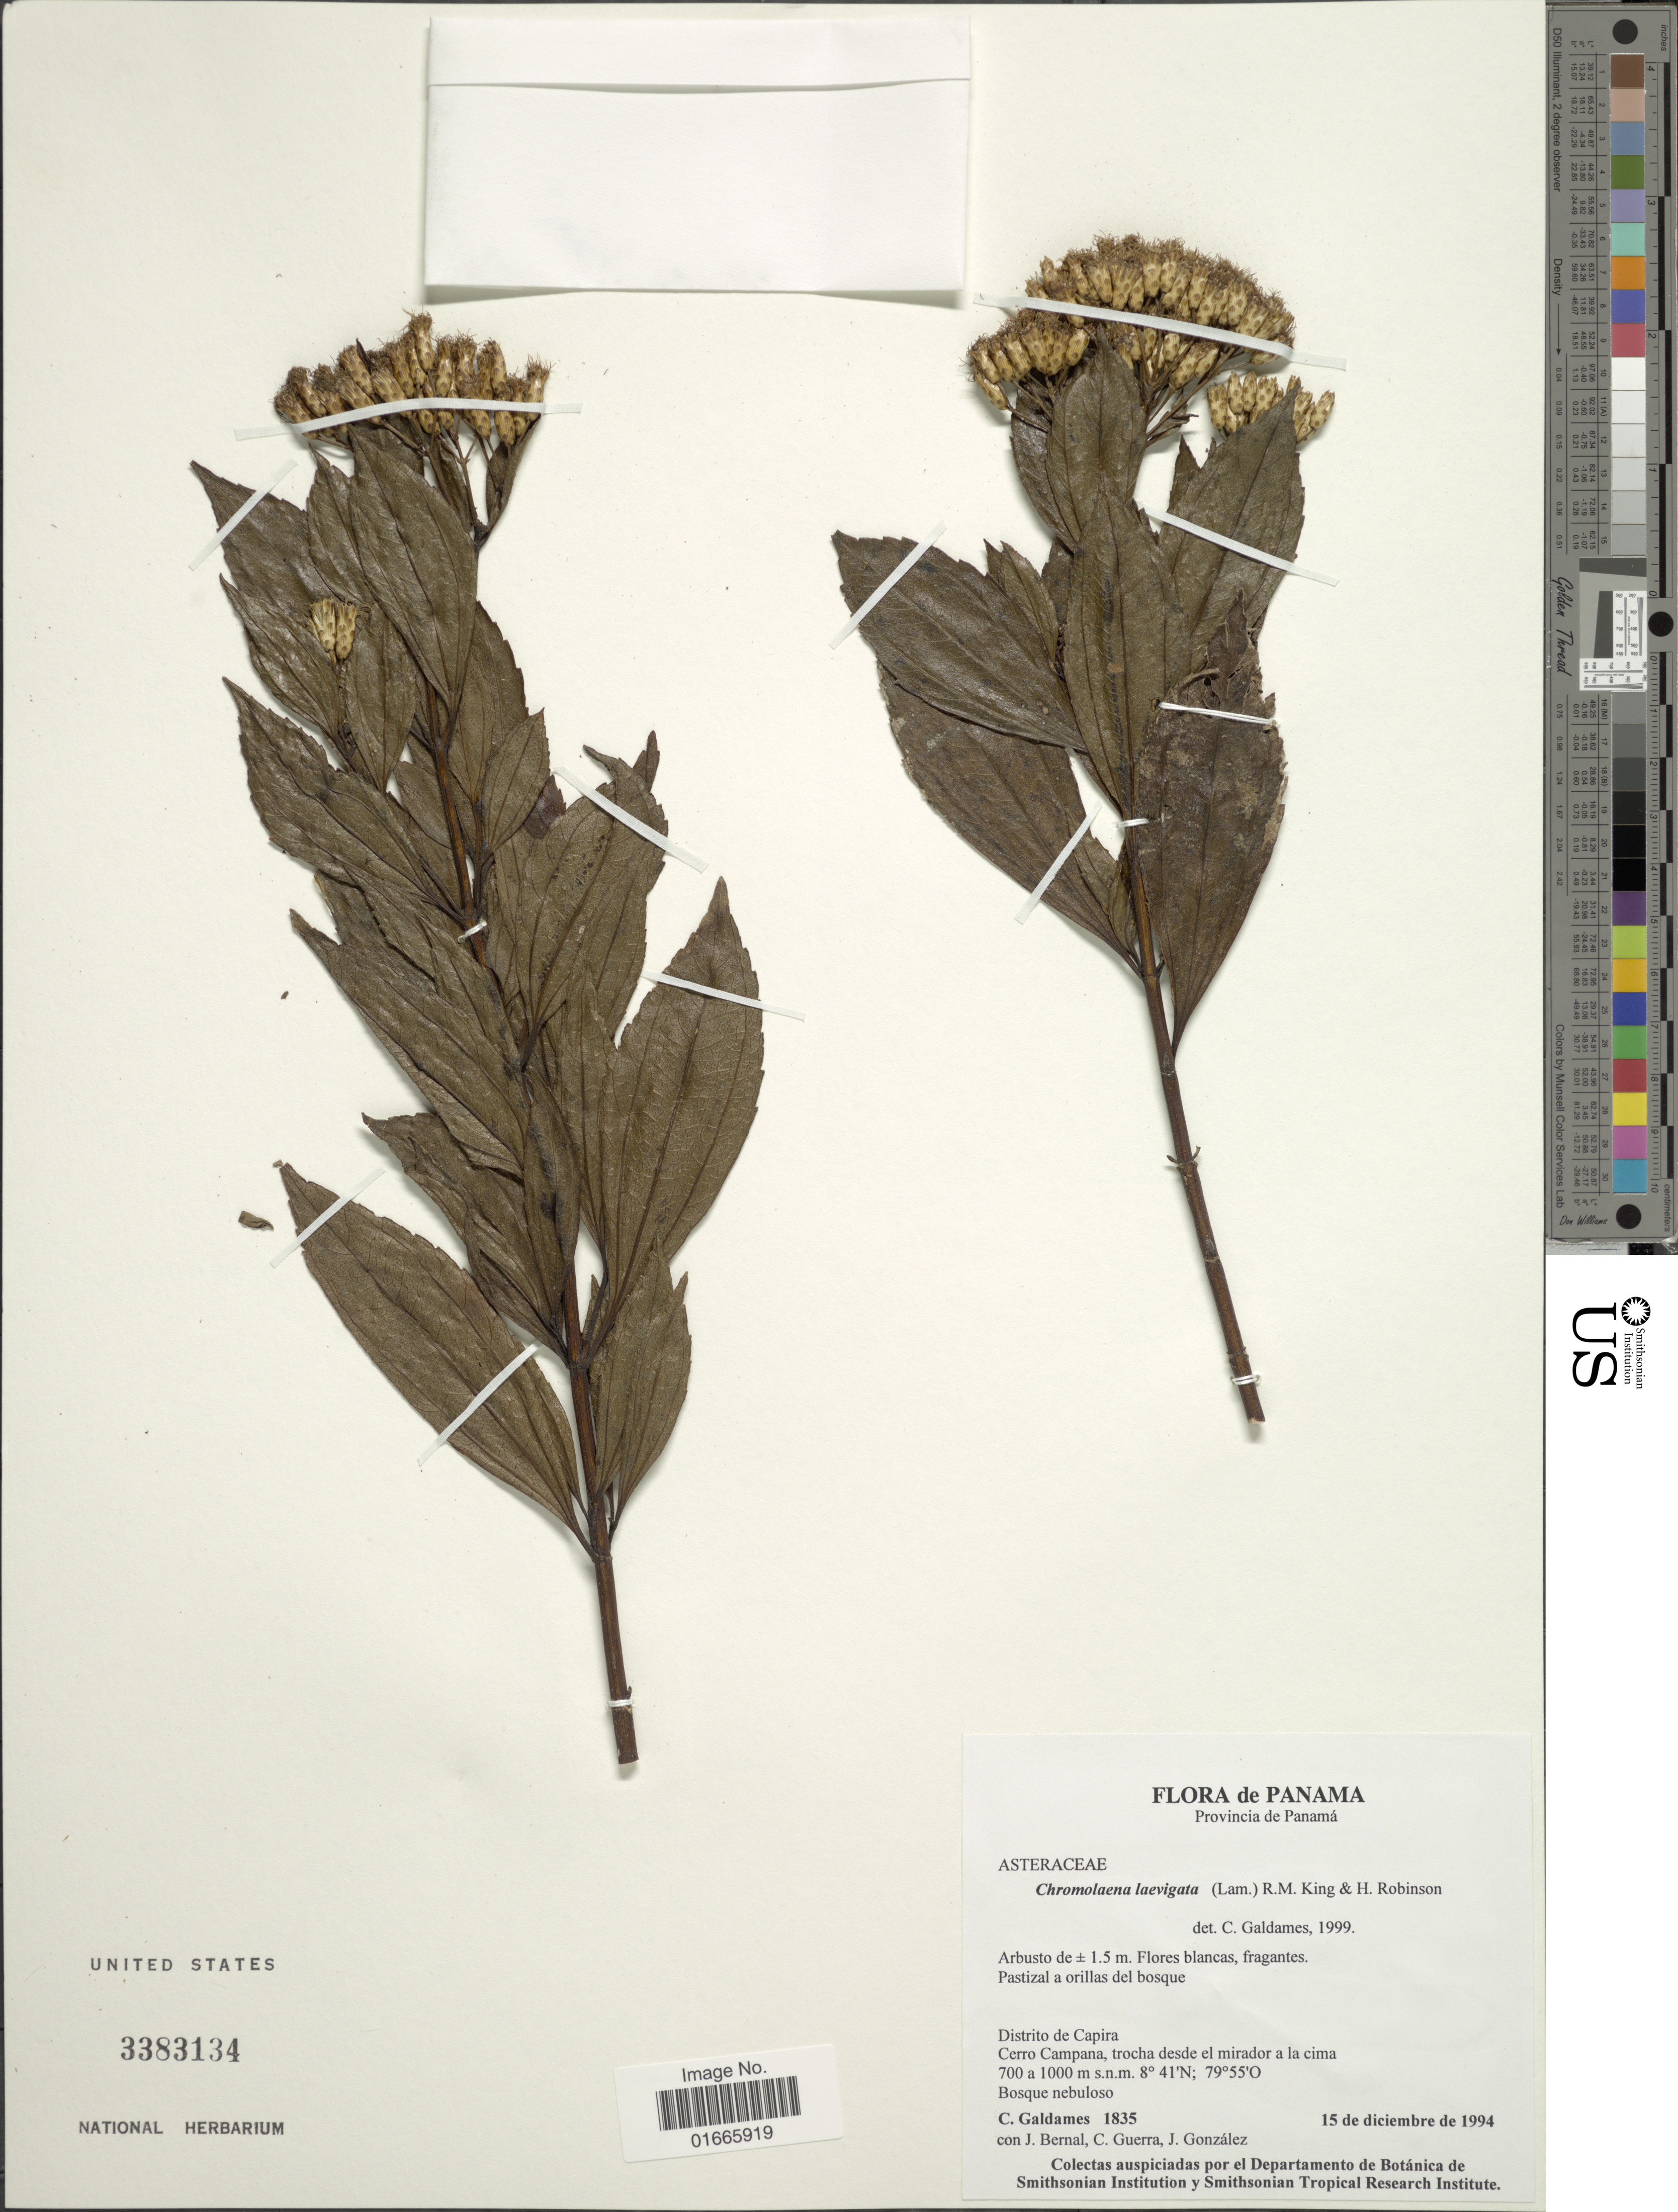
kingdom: Plantae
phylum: Tracheophyta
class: Magnoliopsida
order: Asterales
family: Asteraceae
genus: Chromolaena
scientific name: Chromolaena laevigata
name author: (Lam.) R.M. King & H. Rob.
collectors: C. Galdames, J. Bernal, C. Guerra & J. González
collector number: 1835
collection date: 1994-12-15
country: Panama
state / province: Panamá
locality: Distrito de Capira, Cerro Campana, trocha desde el mirador a la cima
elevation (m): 700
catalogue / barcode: US 3383134